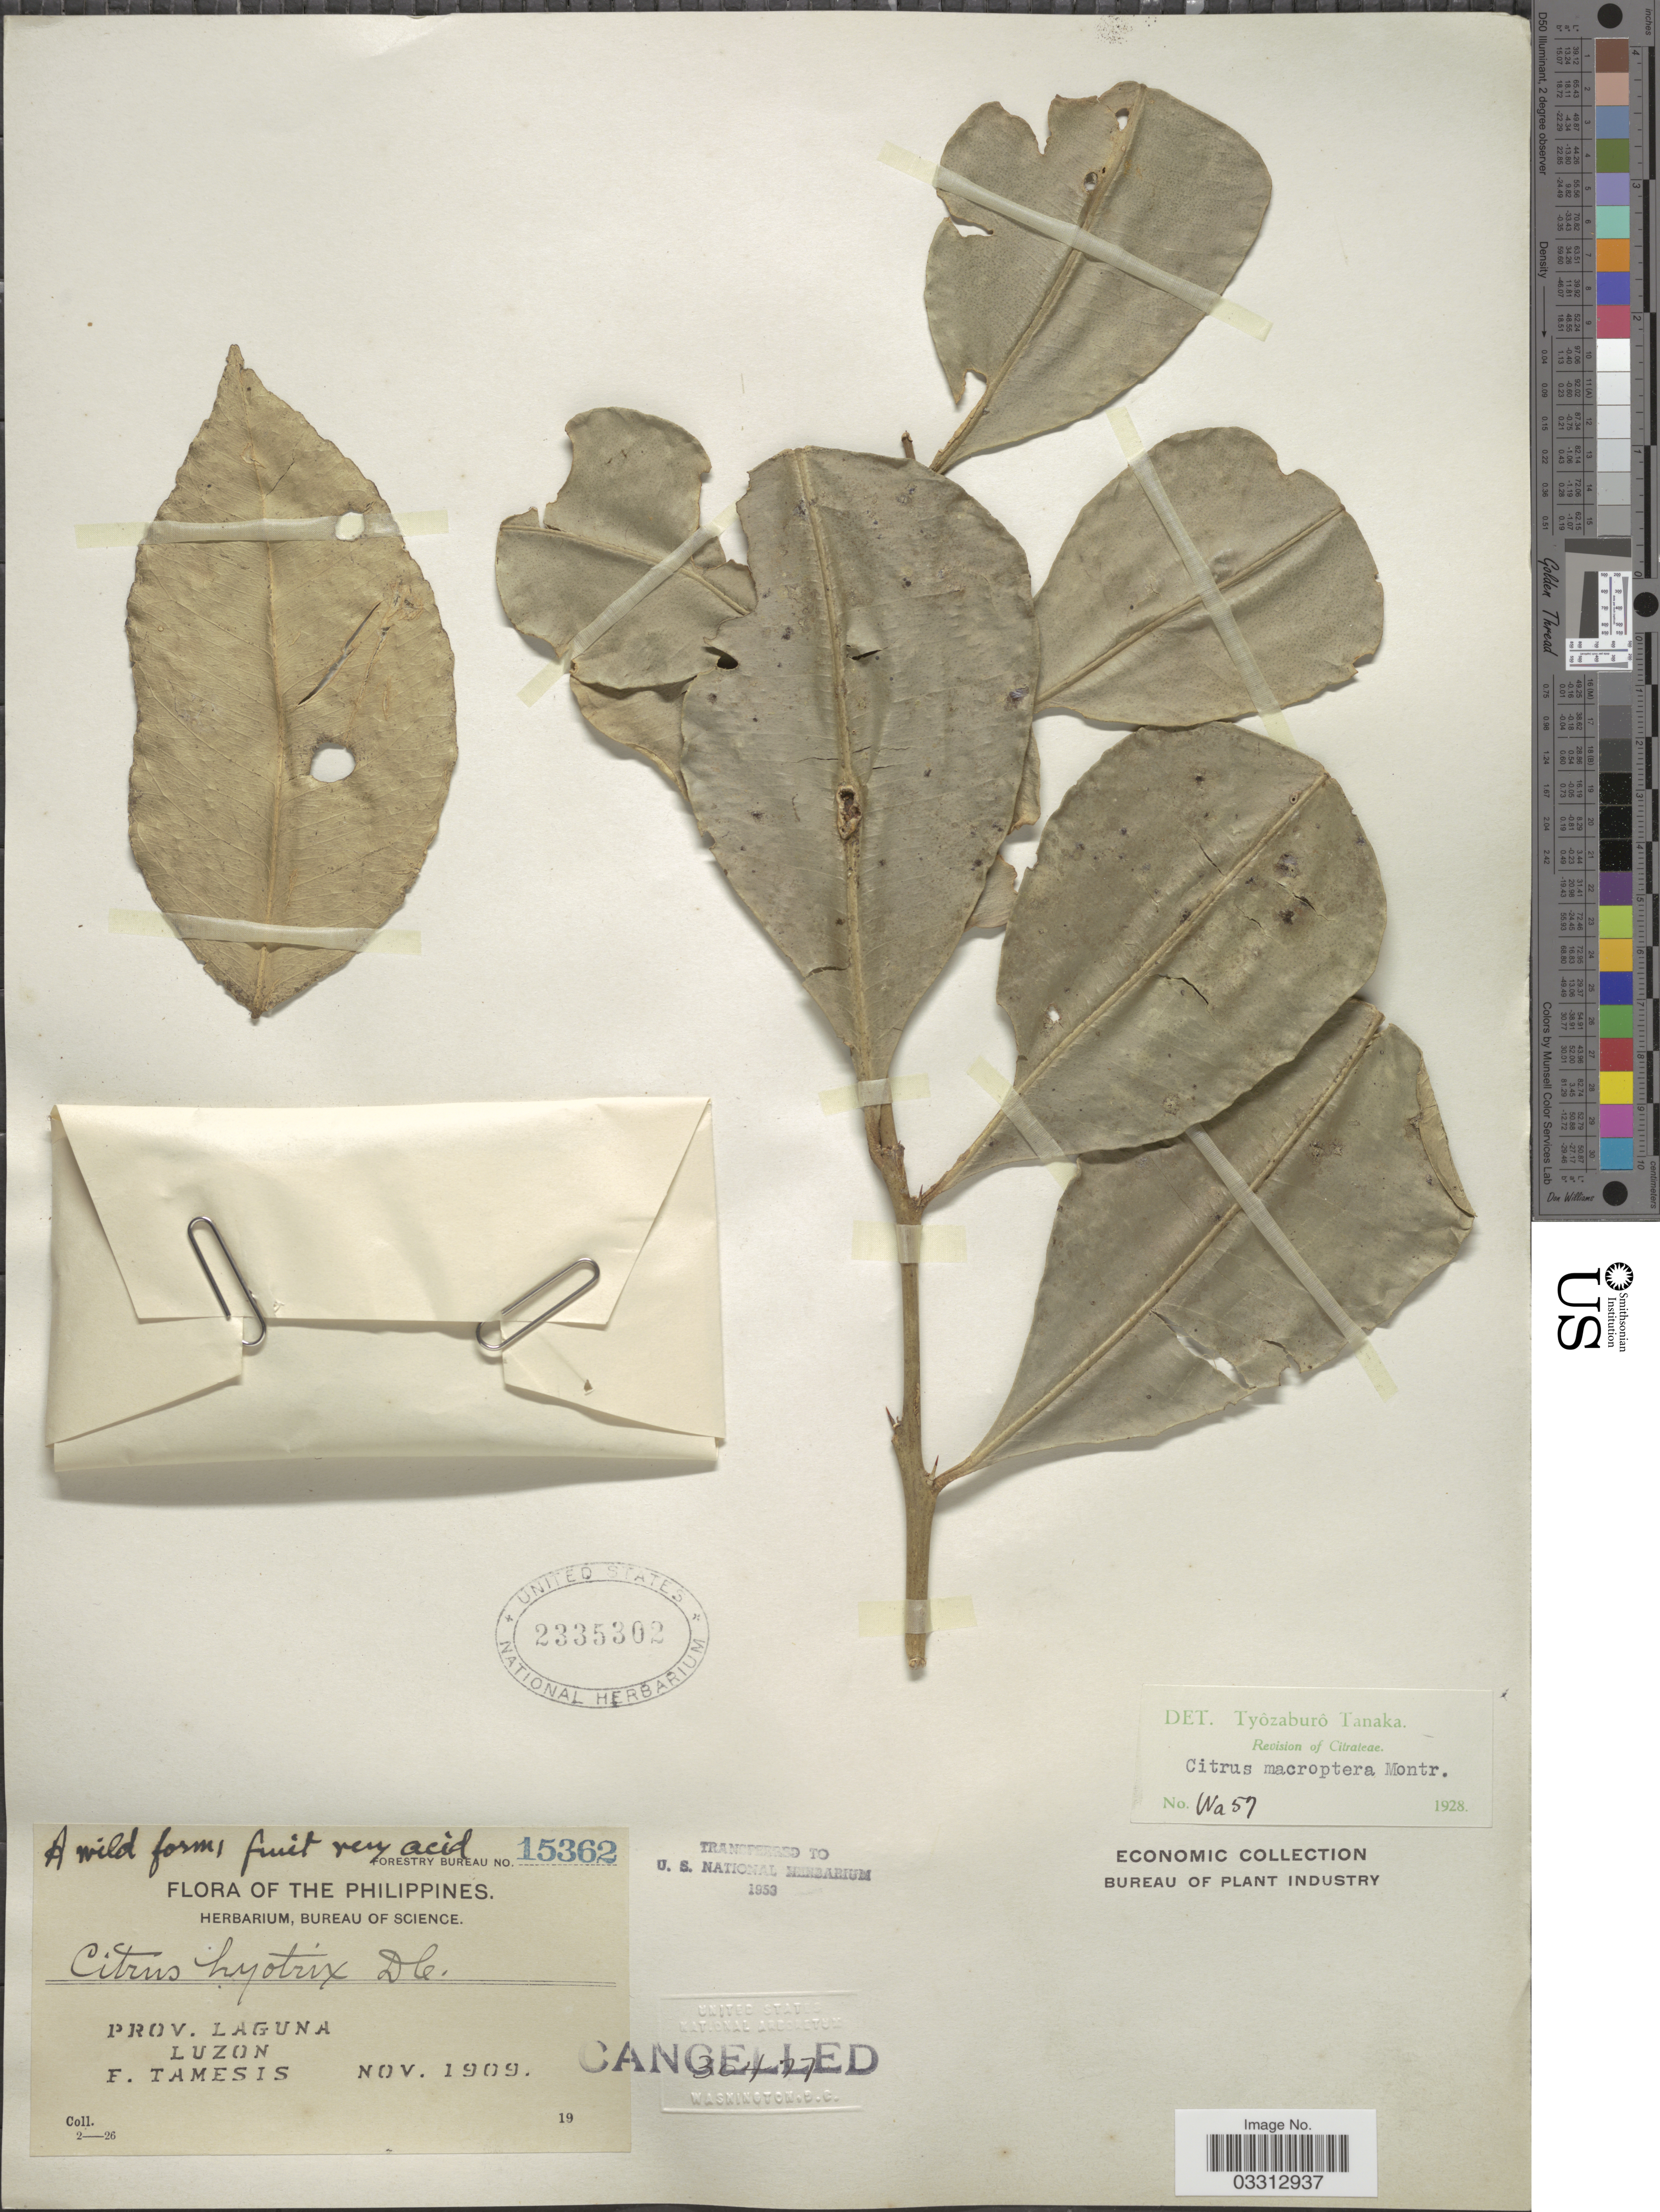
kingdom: Plantae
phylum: Tracheophyta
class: Magnoliopsida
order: Sapindales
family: Rutaceae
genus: Citrus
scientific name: Citrus macroptera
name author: Montrouz.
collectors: F. Tamesis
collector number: Forestry Bureau 15362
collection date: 1909-11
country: Philippines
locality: Prov. Laguna. Luzon.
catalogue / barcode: US 2335302